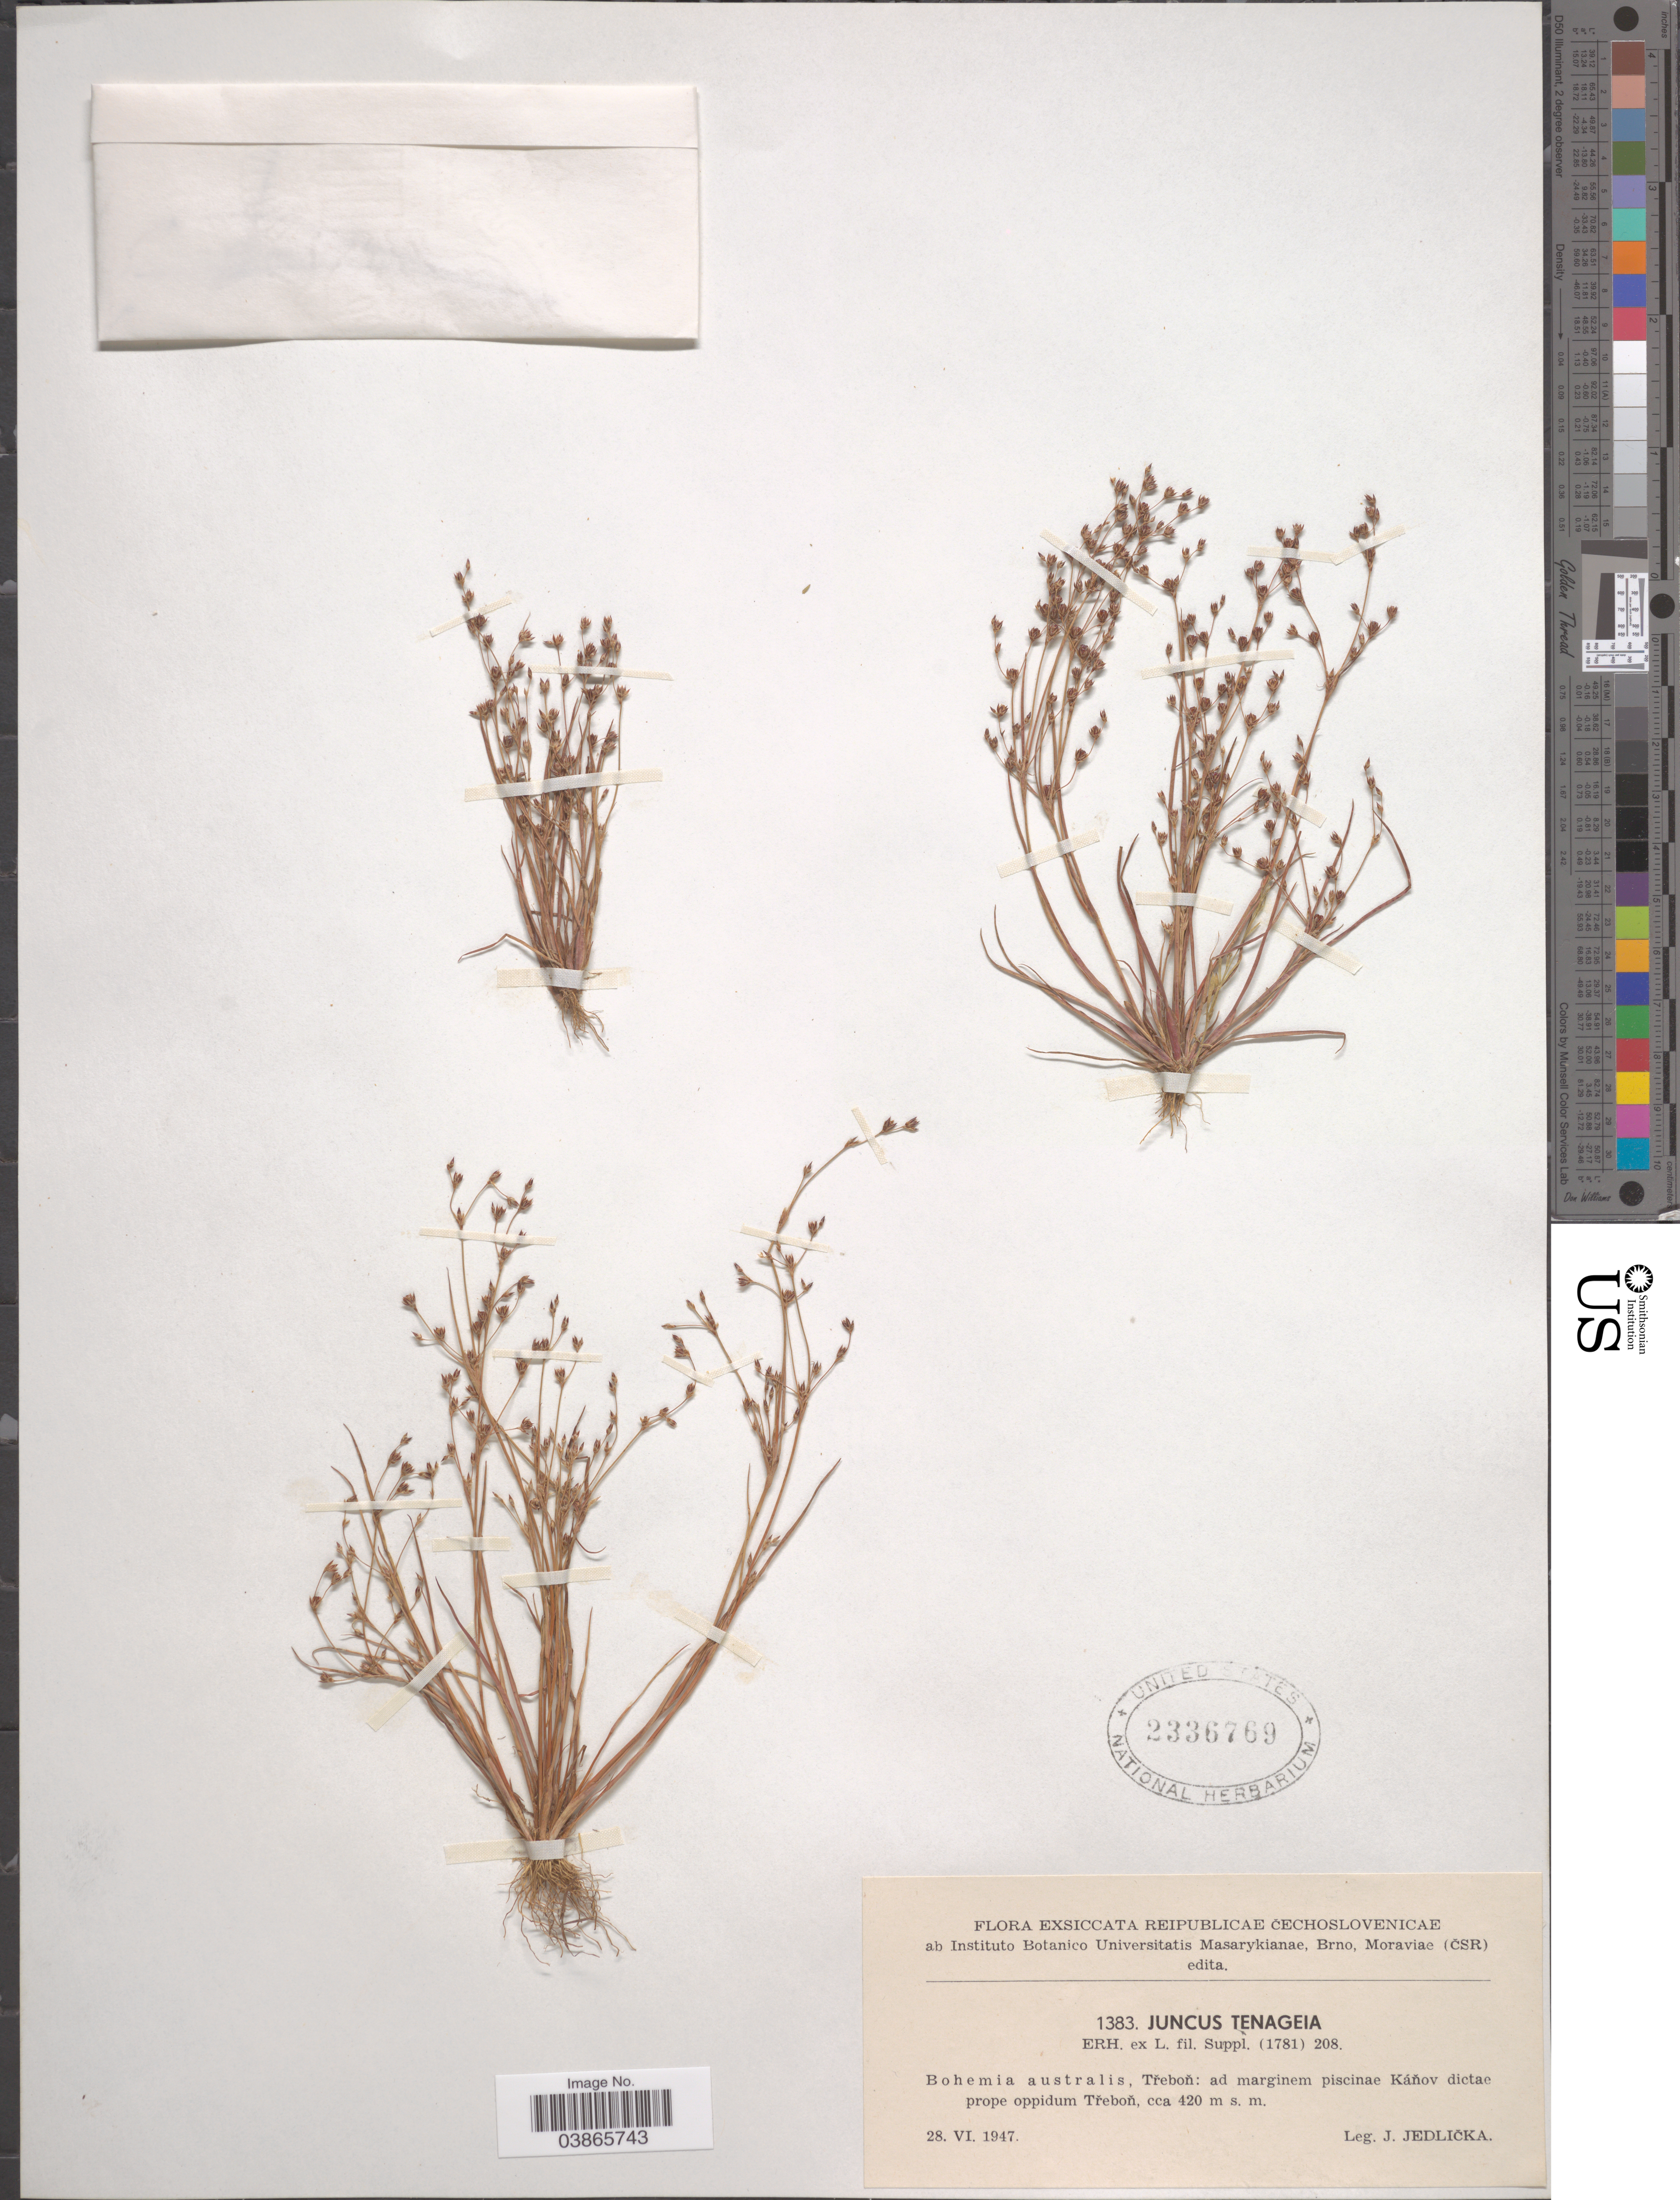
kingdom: Plantae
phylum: Tracheophyta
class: Liliopsida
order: Poales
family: Juncaceae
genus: Juncus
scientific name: Juncus tenageia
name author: Ehrh. ex L. f.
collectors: J. Jedlicka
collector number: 1383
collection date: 1947-06-28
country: Czechia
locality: Reipublicae Čechoslovenicae. Bohemia australis, Třeboň: ad marginem piscinae Káňov dictae prope oppidum Třeboň.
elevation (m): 420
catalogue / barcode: US 2336769